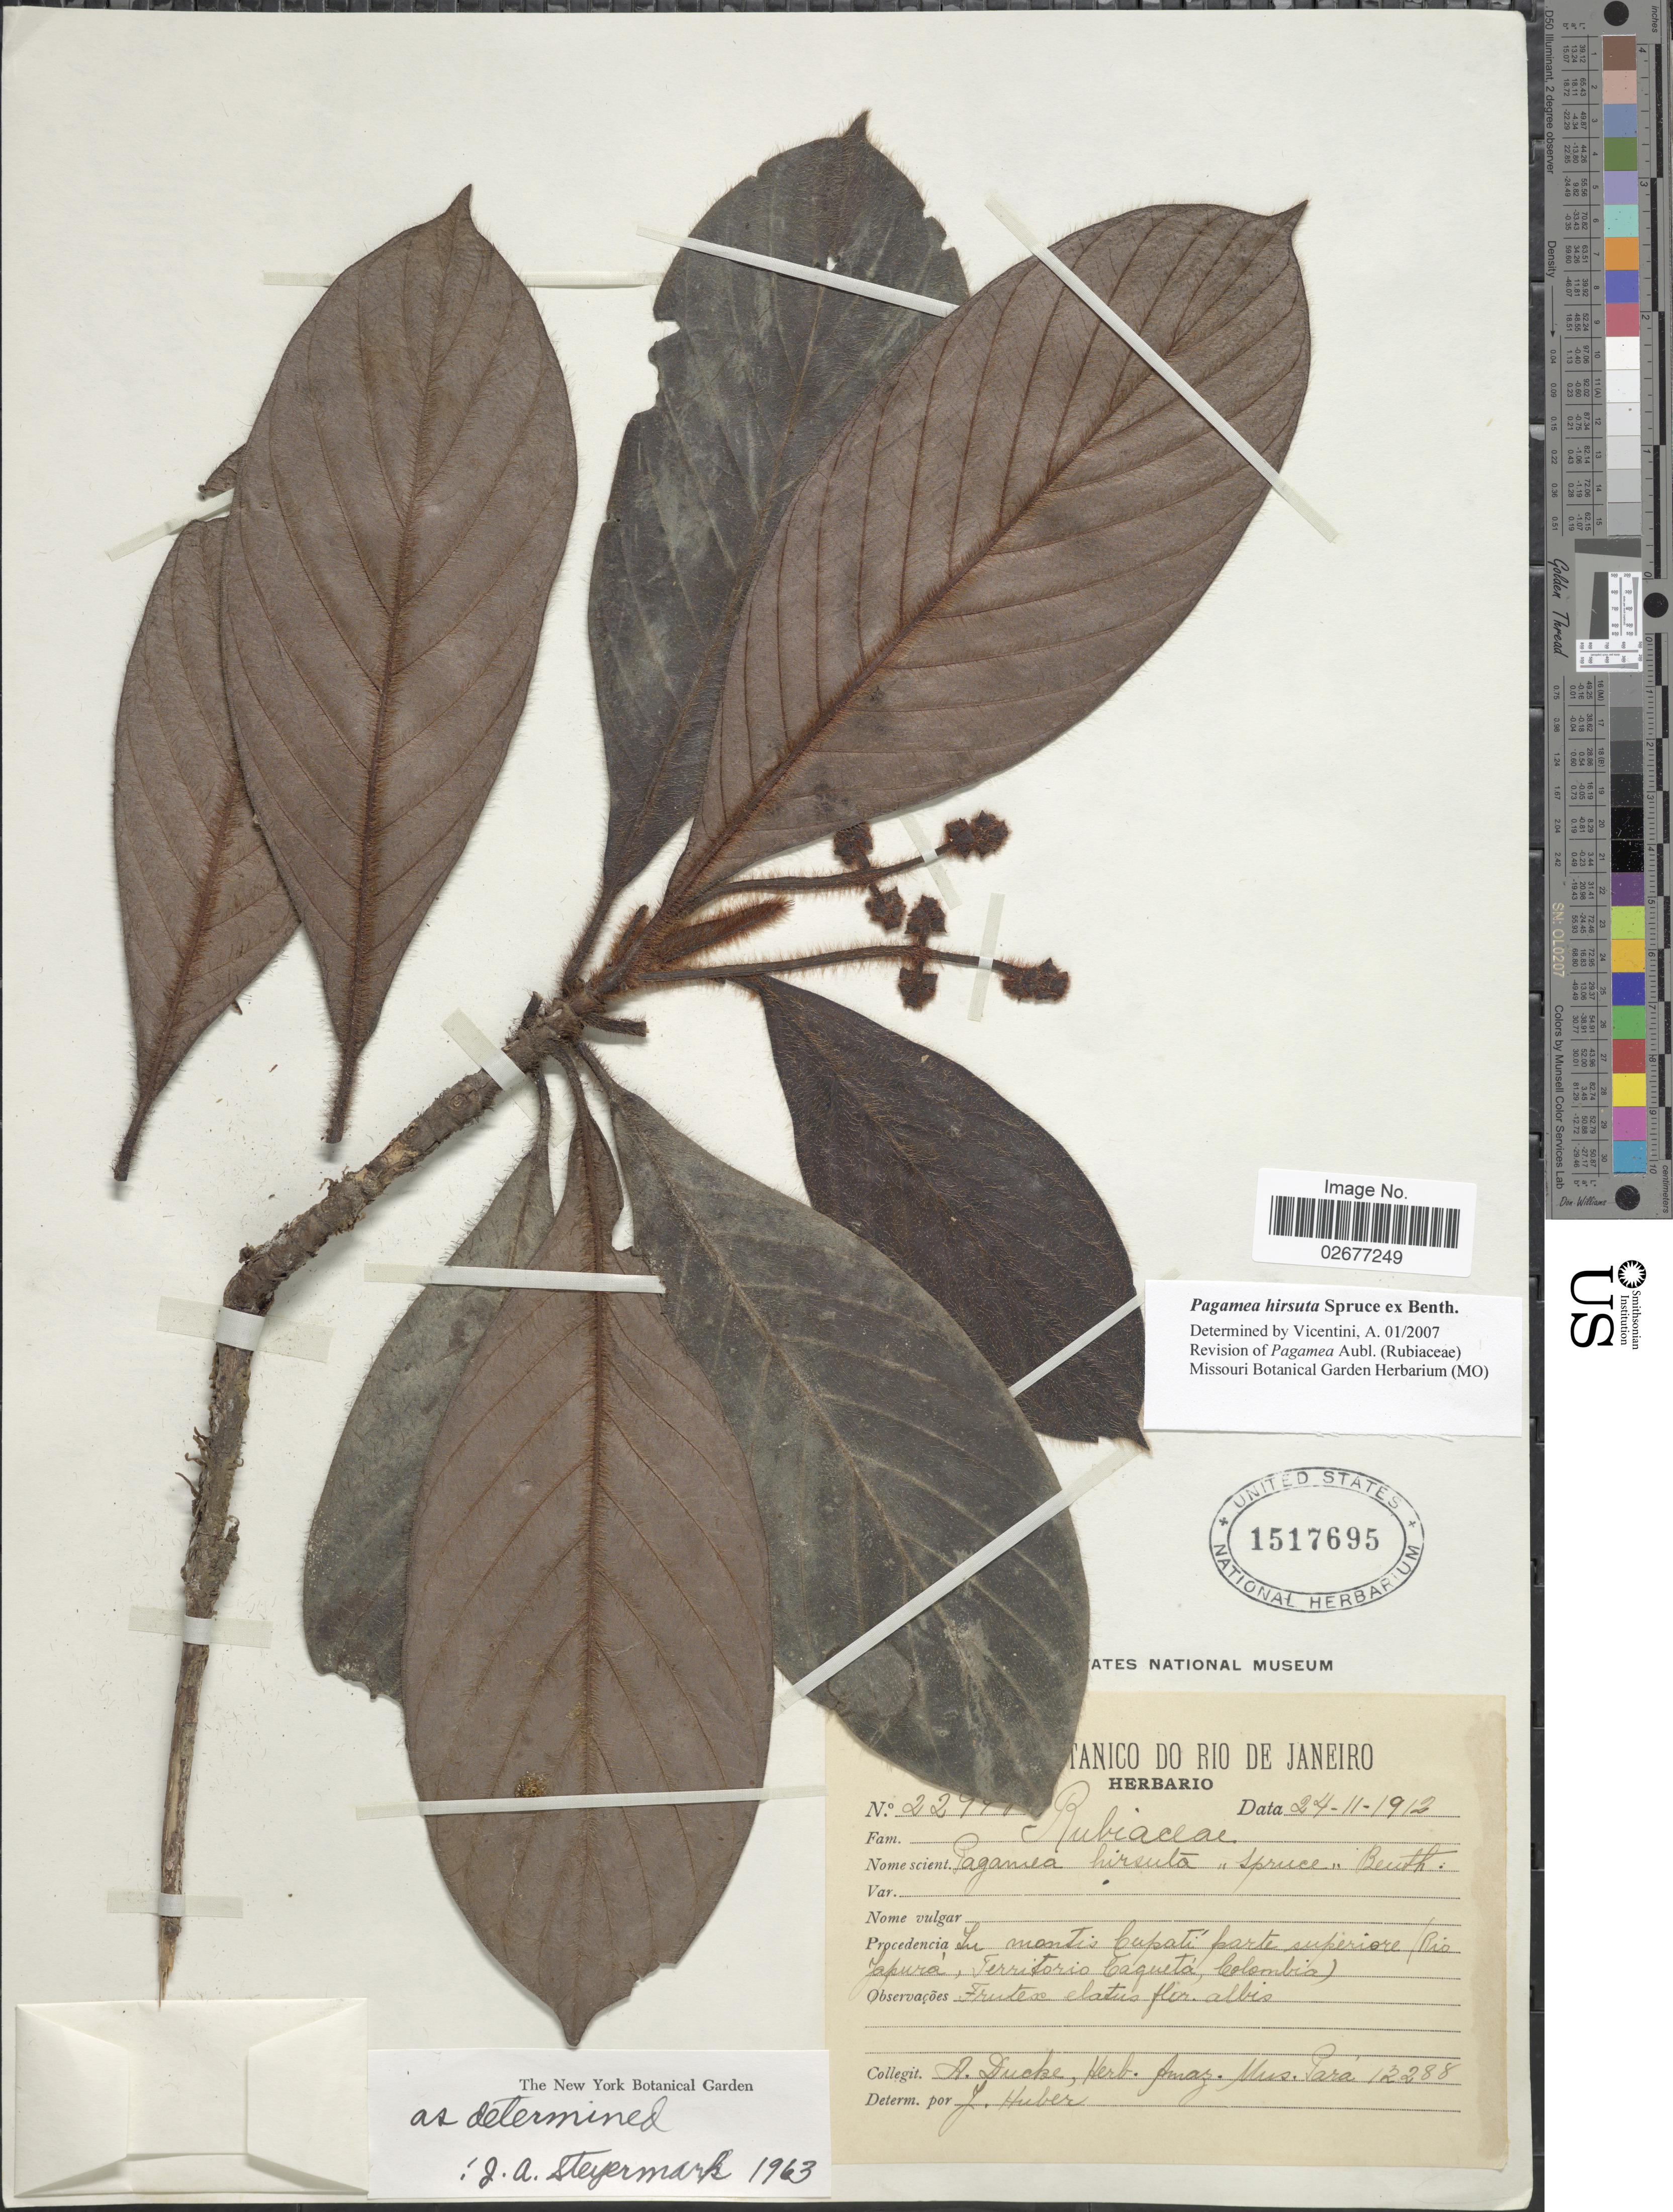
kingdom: Plantae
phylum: Tracheophyta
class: Magnoliopsida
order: Gentianales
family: Rubiaceae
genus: Pagamea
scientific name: Pagamea hirsuta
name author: Spruce ex Benth.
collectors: A. Ducke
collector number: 12288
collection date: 1912-11-24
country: Colombia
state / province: Caquetá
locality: Procedencia In montis Cupati parte superiore (Rio Japura, Territorio Caqueta, Colombia)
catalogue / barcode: US 1517695